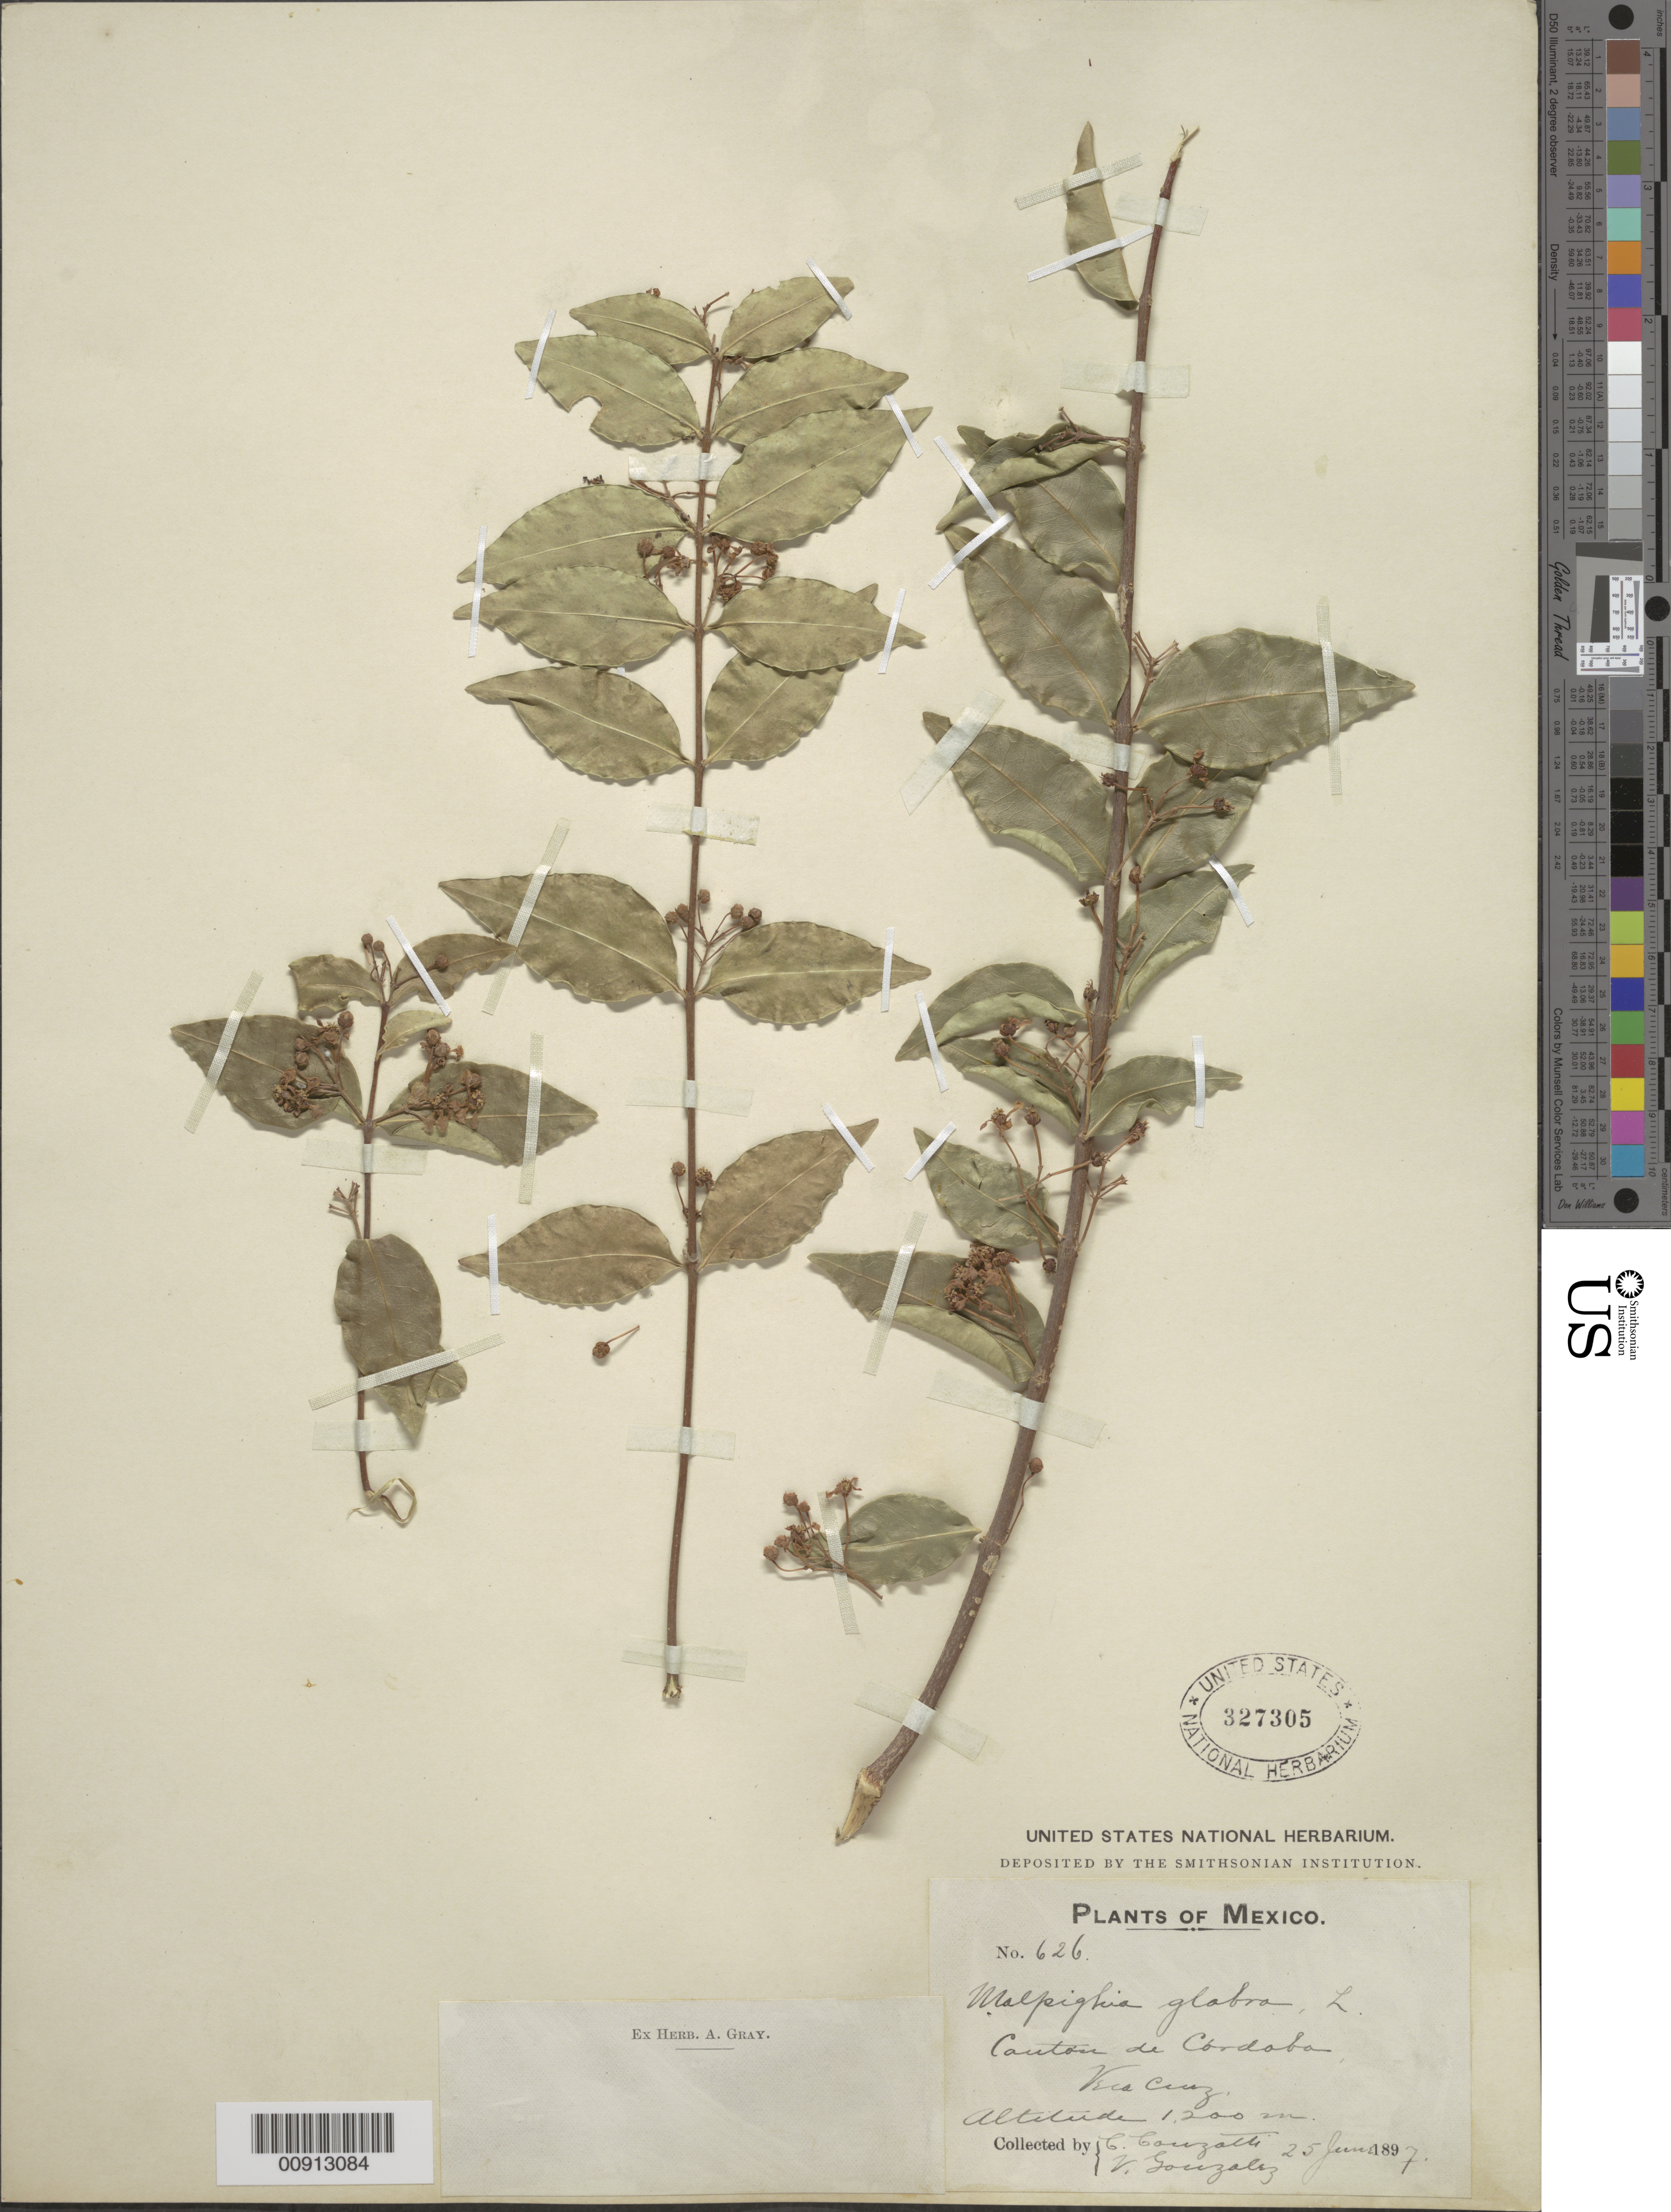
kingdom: Plantae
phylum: Tracheophyta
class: Magnoliopsida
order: Malpighiales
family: Malpighiaceae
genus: Malpighia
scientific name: Malpighia glabra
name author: L.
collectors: C. Conzatti & V. Gonzalez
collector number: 626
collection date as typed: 25 Jun 1897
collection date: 1897-06-25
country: Mexico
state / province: Veracruz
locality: Cantón de Cordoba, Veracruz.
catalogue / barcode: US 327305